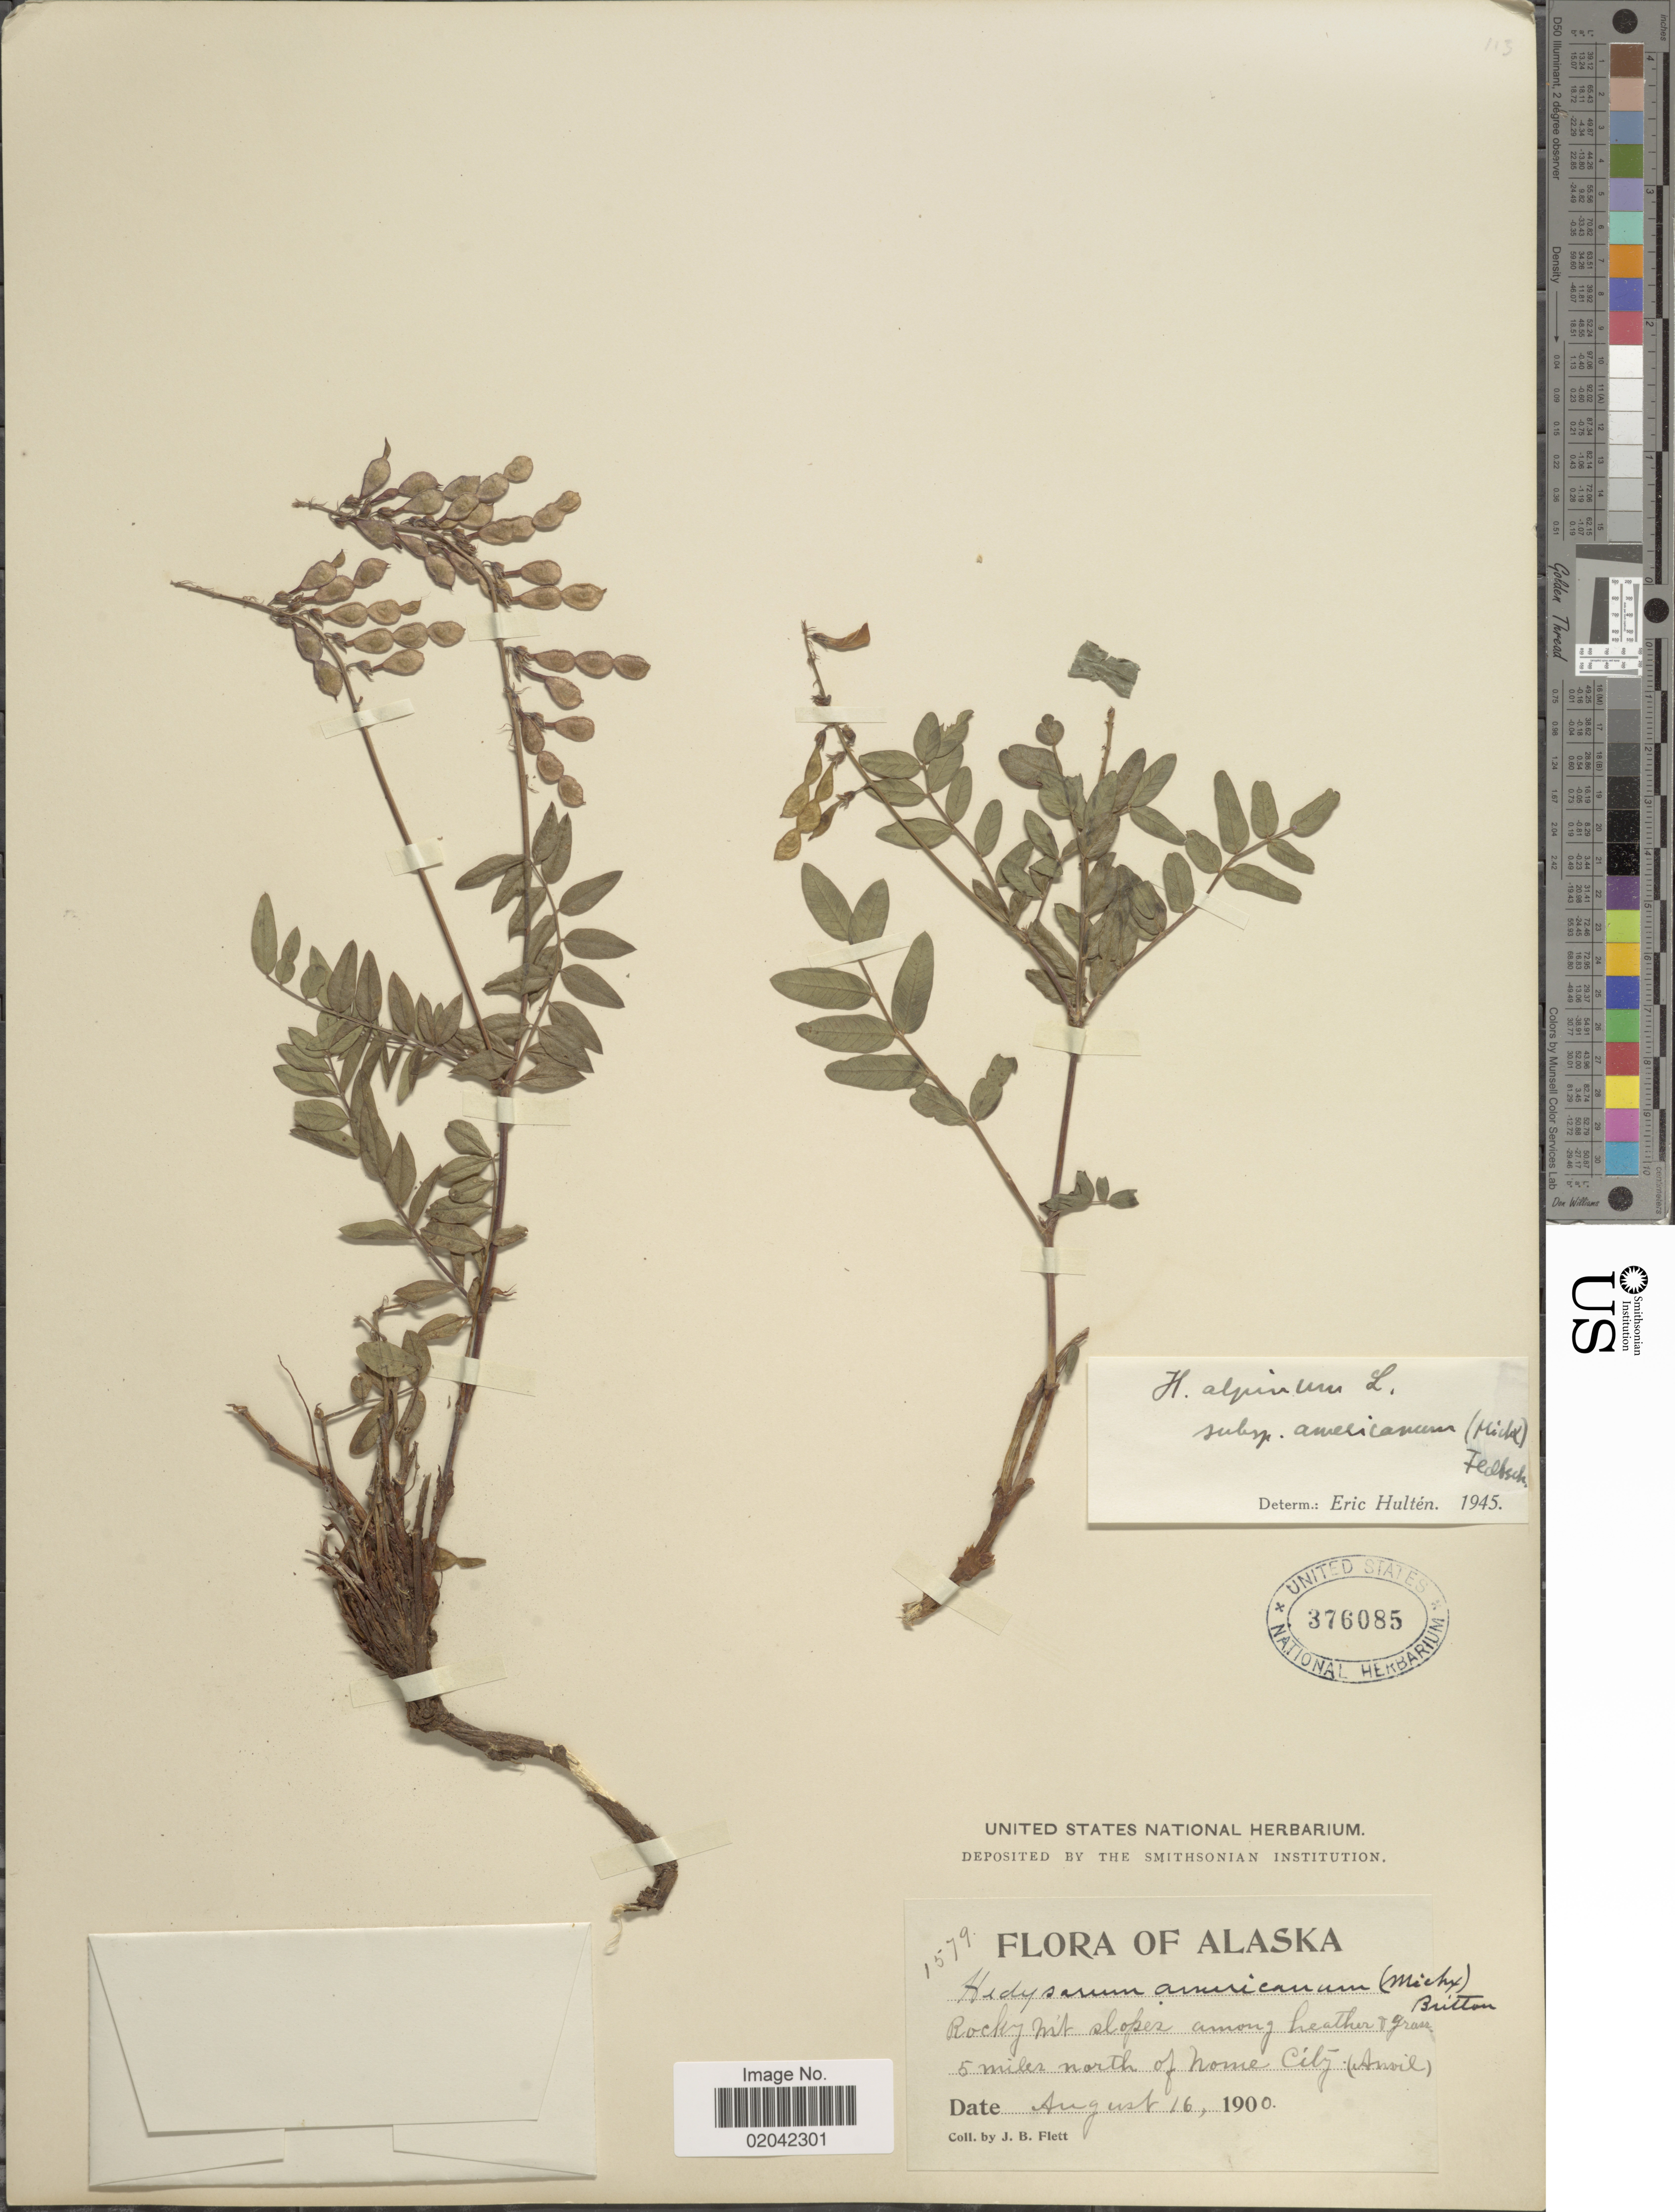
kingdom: Plantae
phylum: Tracheophyta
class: Magnoliopsida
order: Fabales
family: Fabaceae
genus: Hedysarum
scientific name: Hedysarum alpinum var. americanum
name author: Michx. ex Pursh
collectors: J. Flett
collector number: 1579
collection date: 1900-08-16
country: United States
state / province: Alaska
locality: Rocky Mt slopes among heather + grass 5 miles north of Nome City (Anvil)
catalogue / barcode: US 376085